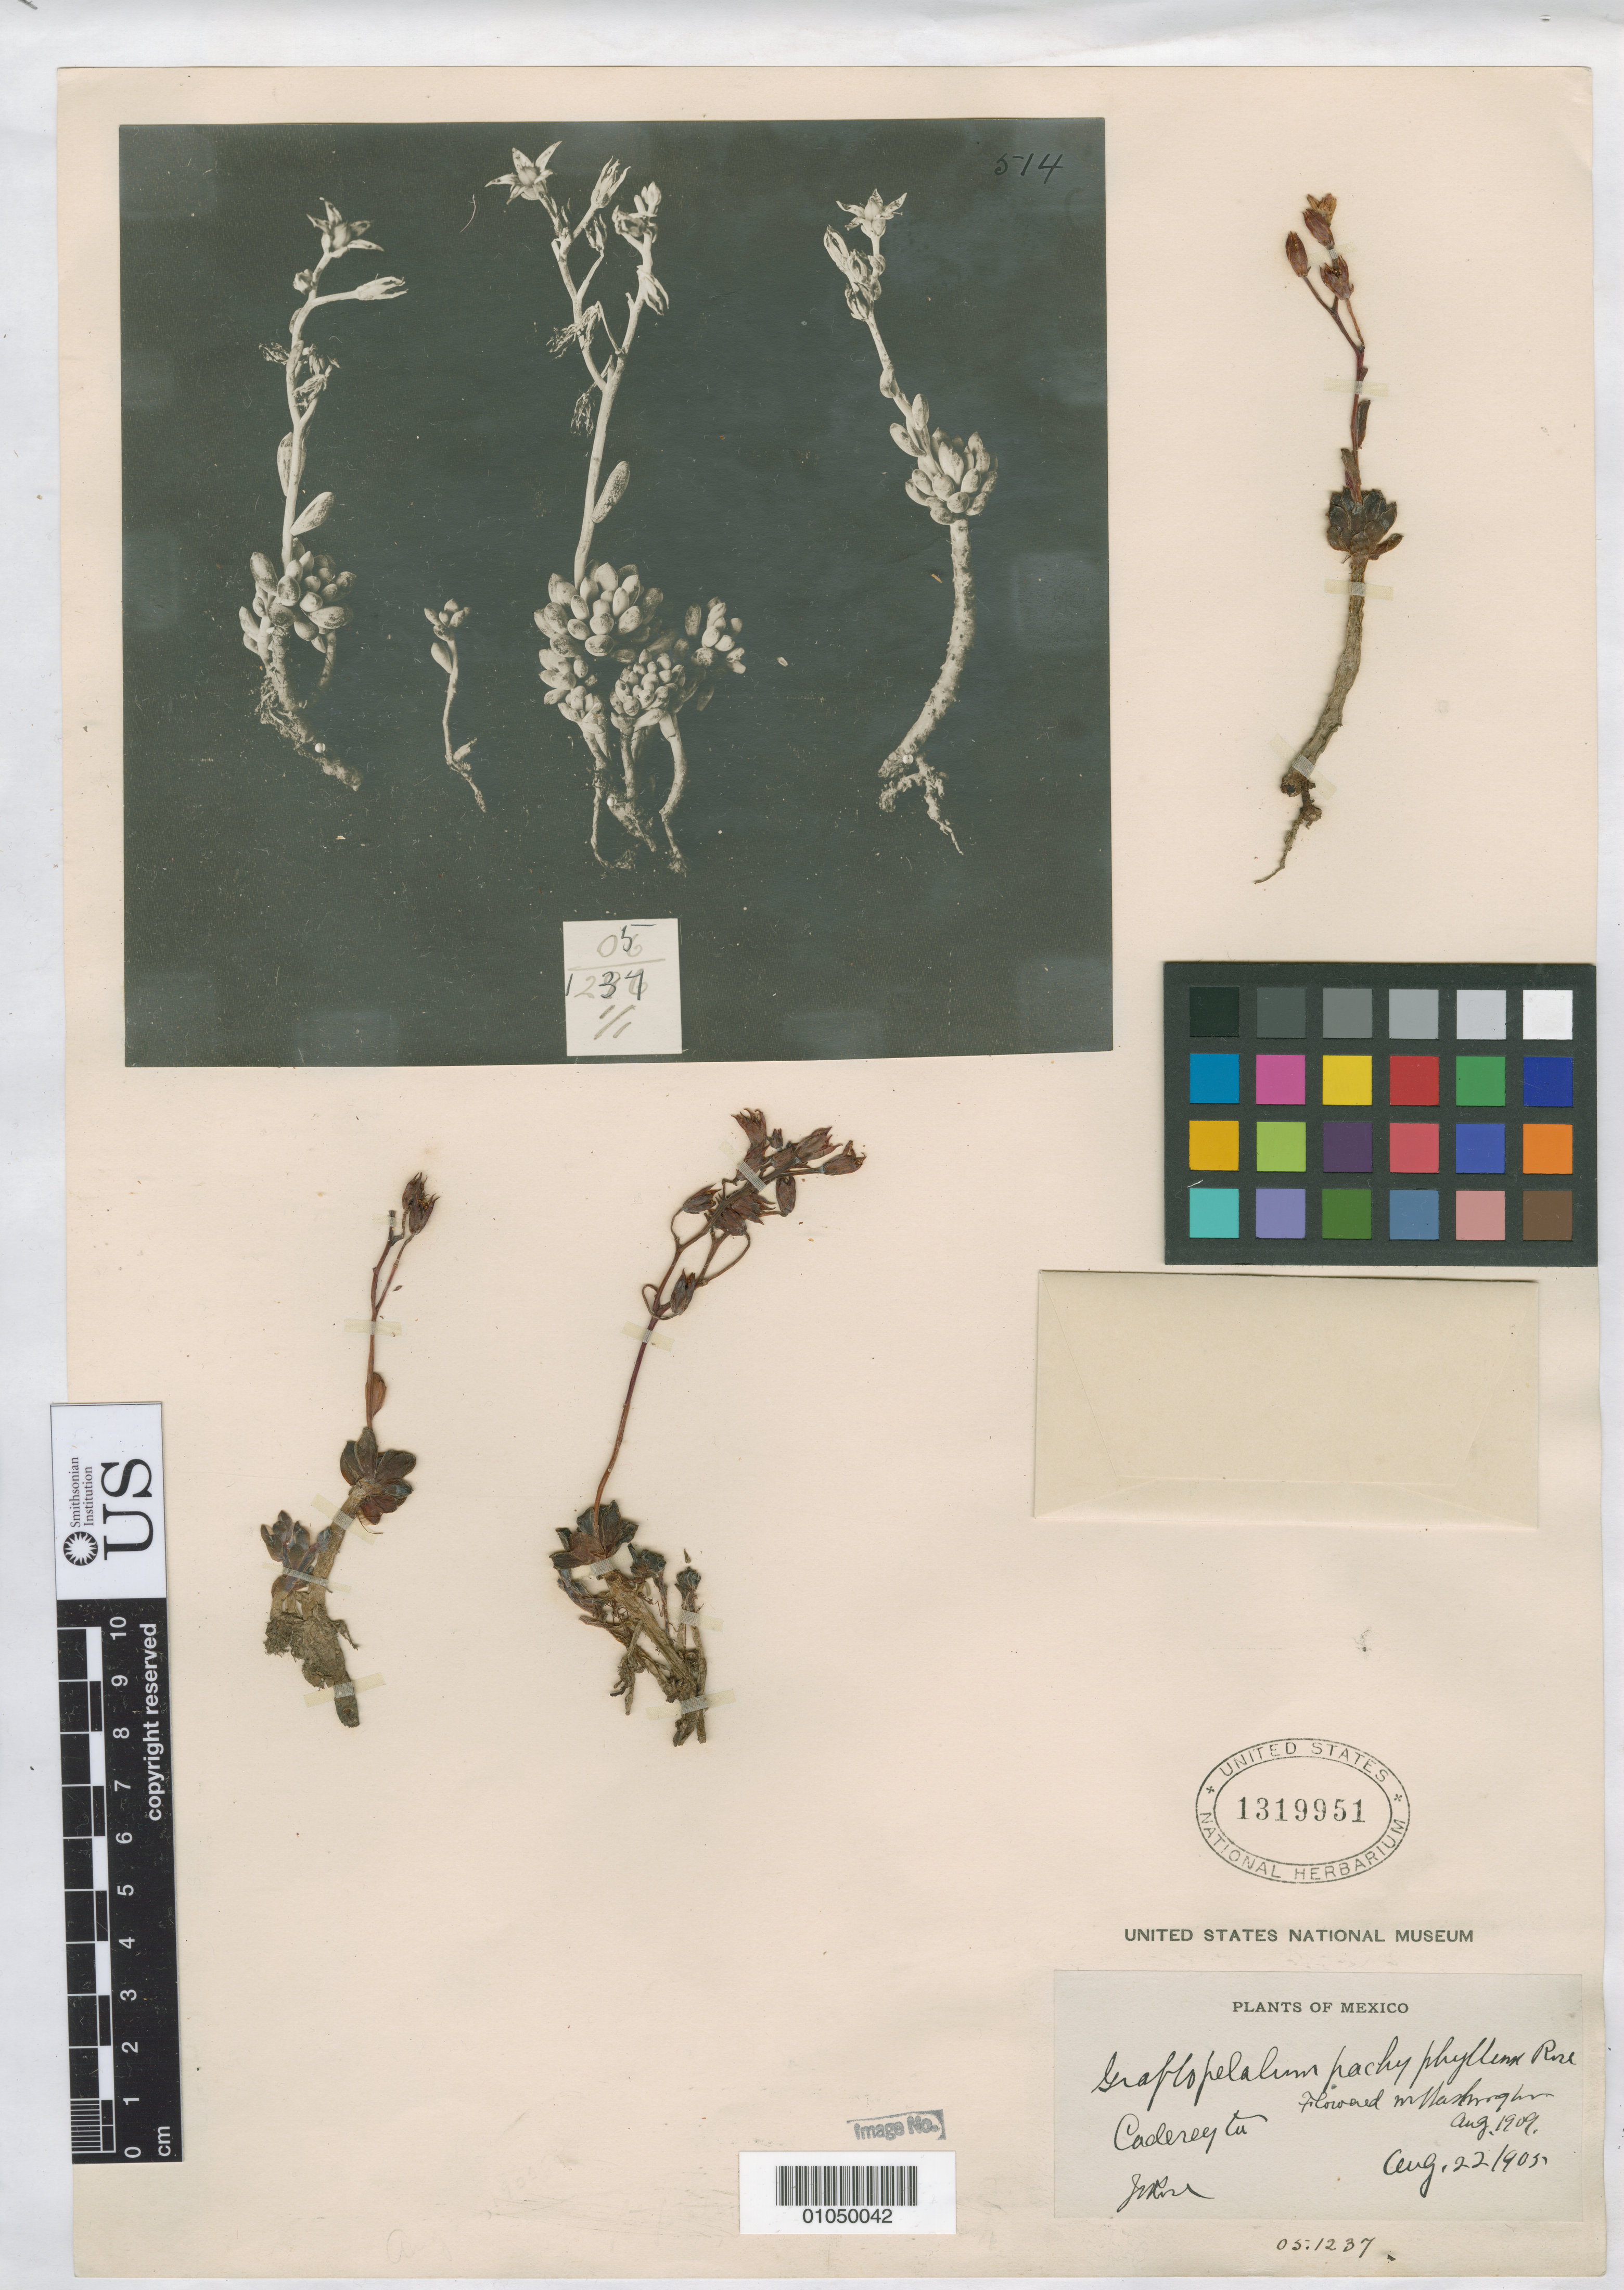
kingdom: Plantae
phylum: Tracheophyta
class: Magnoliopsida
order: Saxifragales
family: Crassulaceae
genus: Graptopetalum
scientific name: Graptopetalum pachyphyllum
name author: Rose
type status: Type Collection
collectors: J. N. Rose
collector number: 05.1237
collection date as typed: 22 Aug 1905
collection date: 1905-08-22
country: Mexico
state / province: Querétaro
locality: Cadereyta.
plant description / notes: "Flowered in Washington Aug 1909". No type designated and protologue indicates illustration and description, in part, were made from cultivated material. This sheet annotated by R. Moran (1988) as "HOLOTYPE (Part)" but probably a syntype.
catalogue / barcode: US 1319951